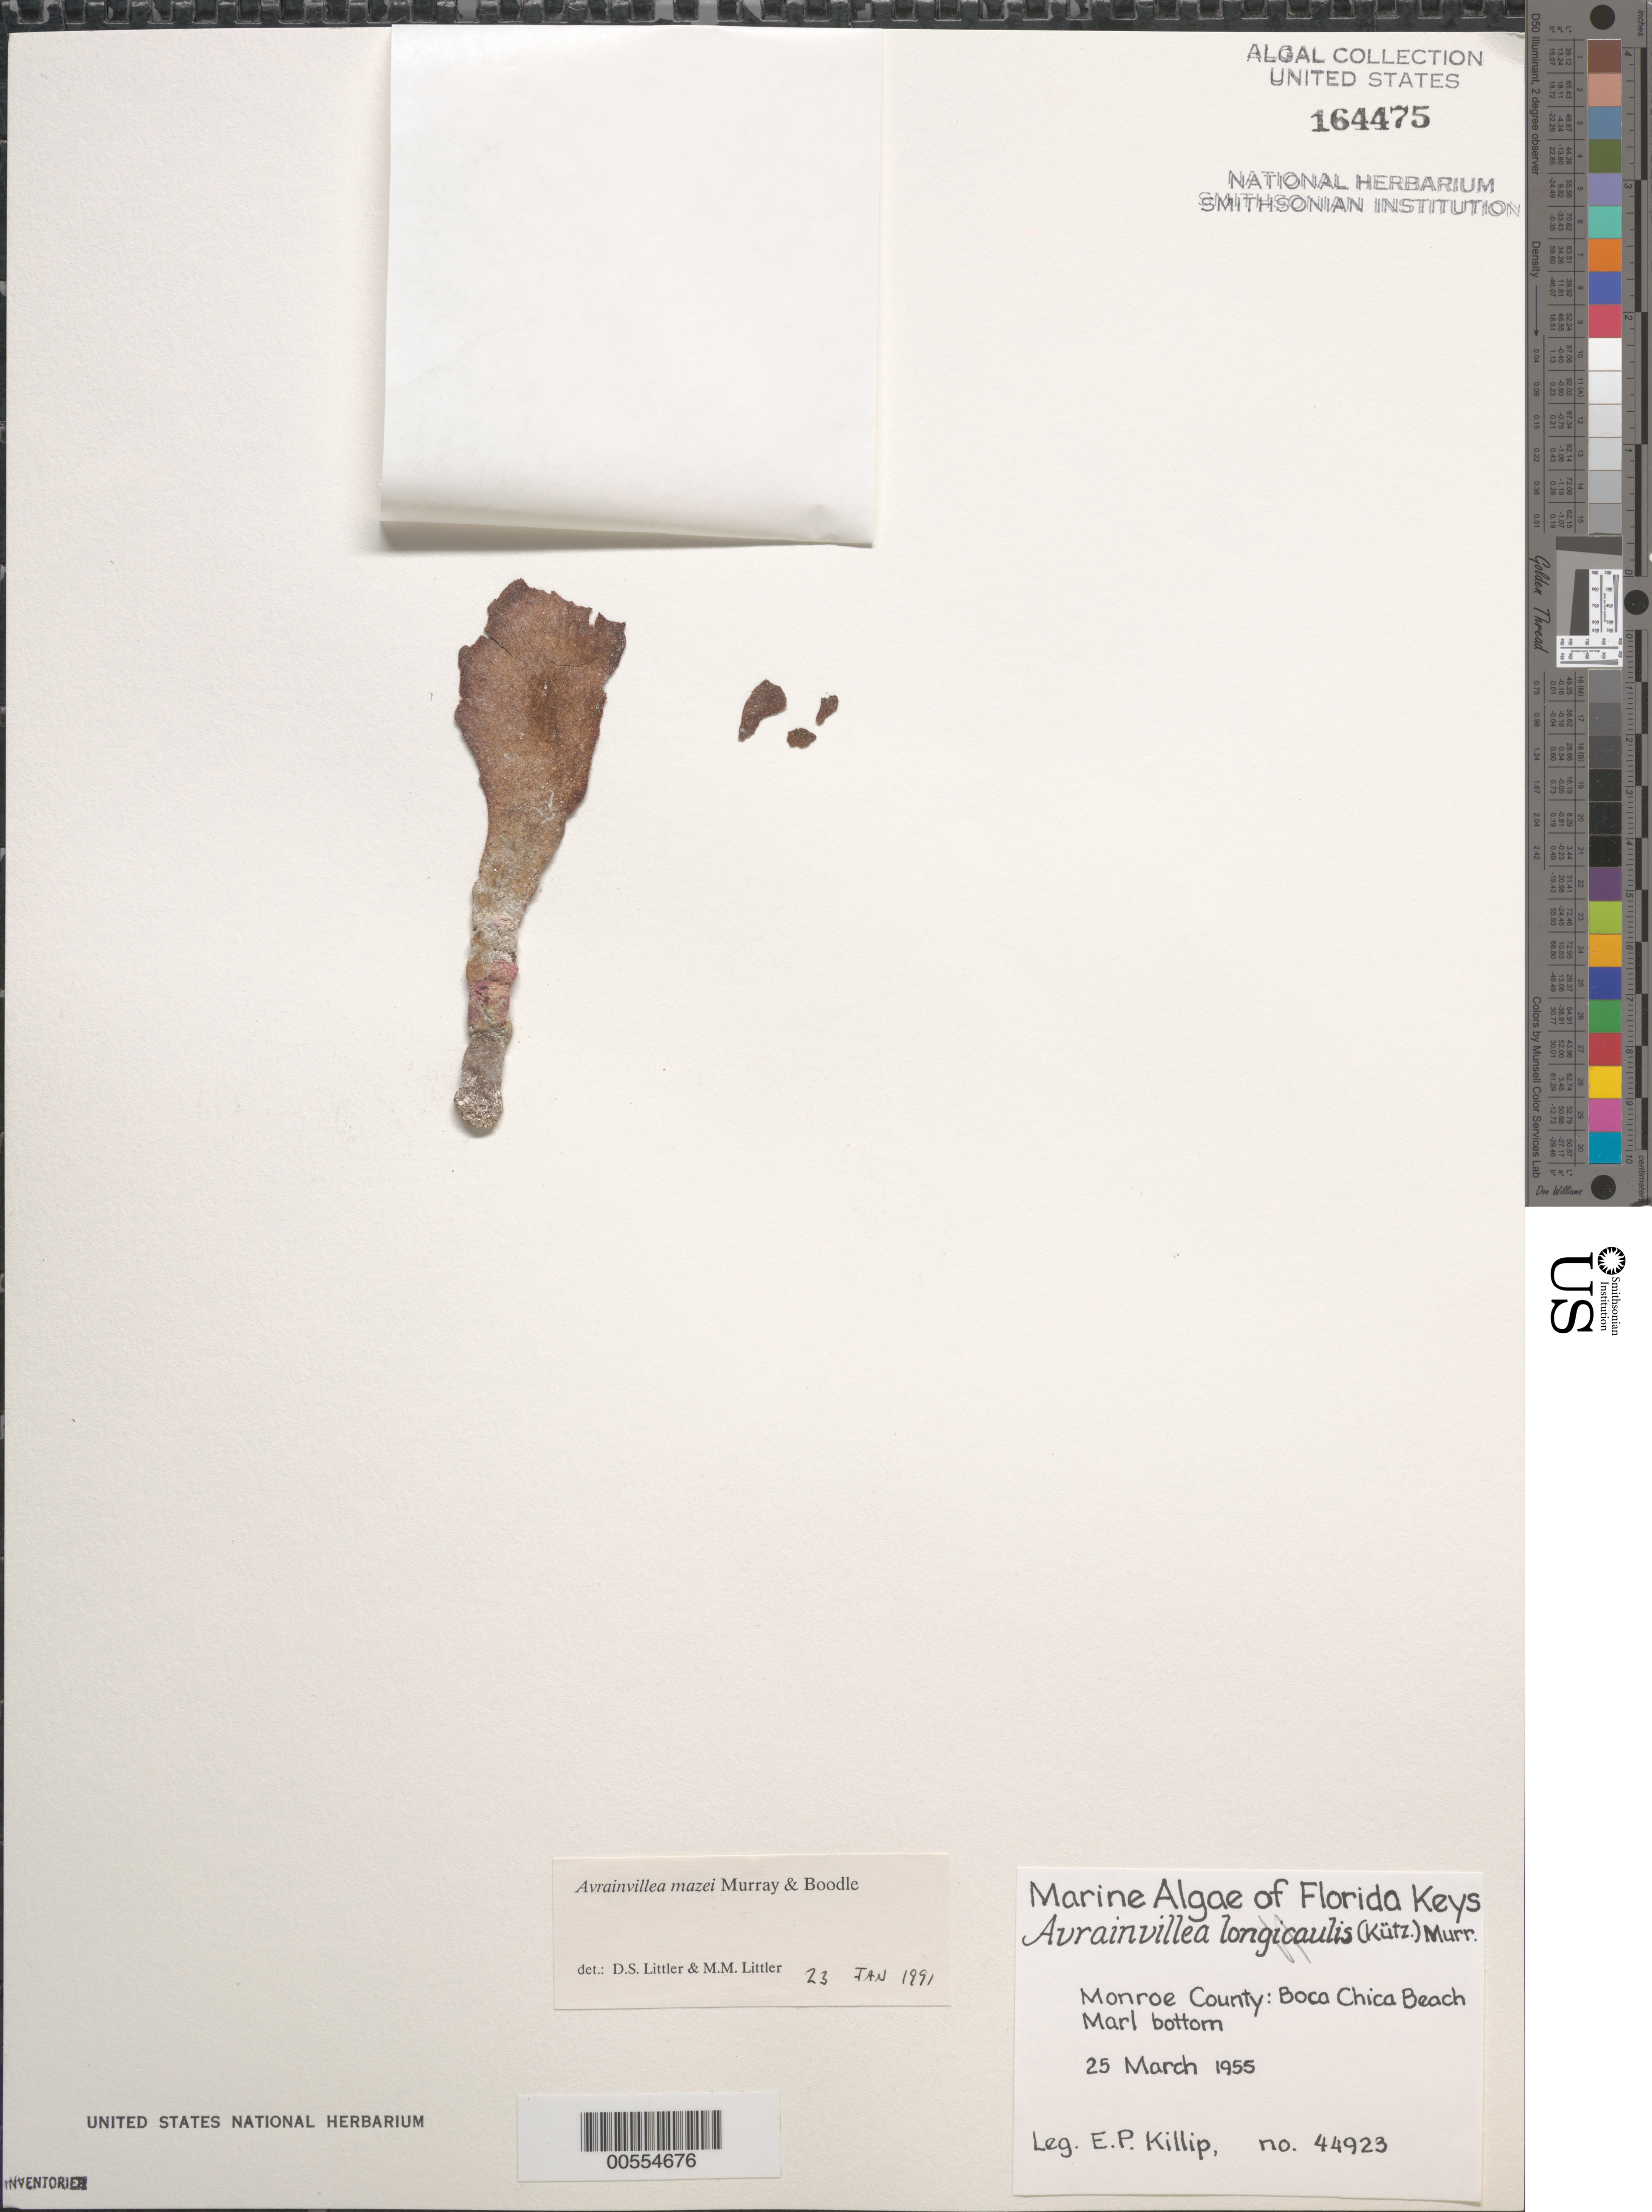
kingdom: Plantae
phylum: Chlorophyta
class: Ulvophyceae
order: Bryopsidales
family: Dichotomosiphonaceae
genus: Avrainvillea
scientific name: Avrainvillea mazei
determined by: Littler, D. S.; Littler, M. M.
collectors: E. P. Killip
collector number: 44923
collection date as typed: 25 Mar 1955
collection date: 1955-03-25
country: United States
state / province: Florida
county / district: Monroe County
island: Boca Chica Key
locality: Boca Chica Beach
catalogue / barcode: US 164475